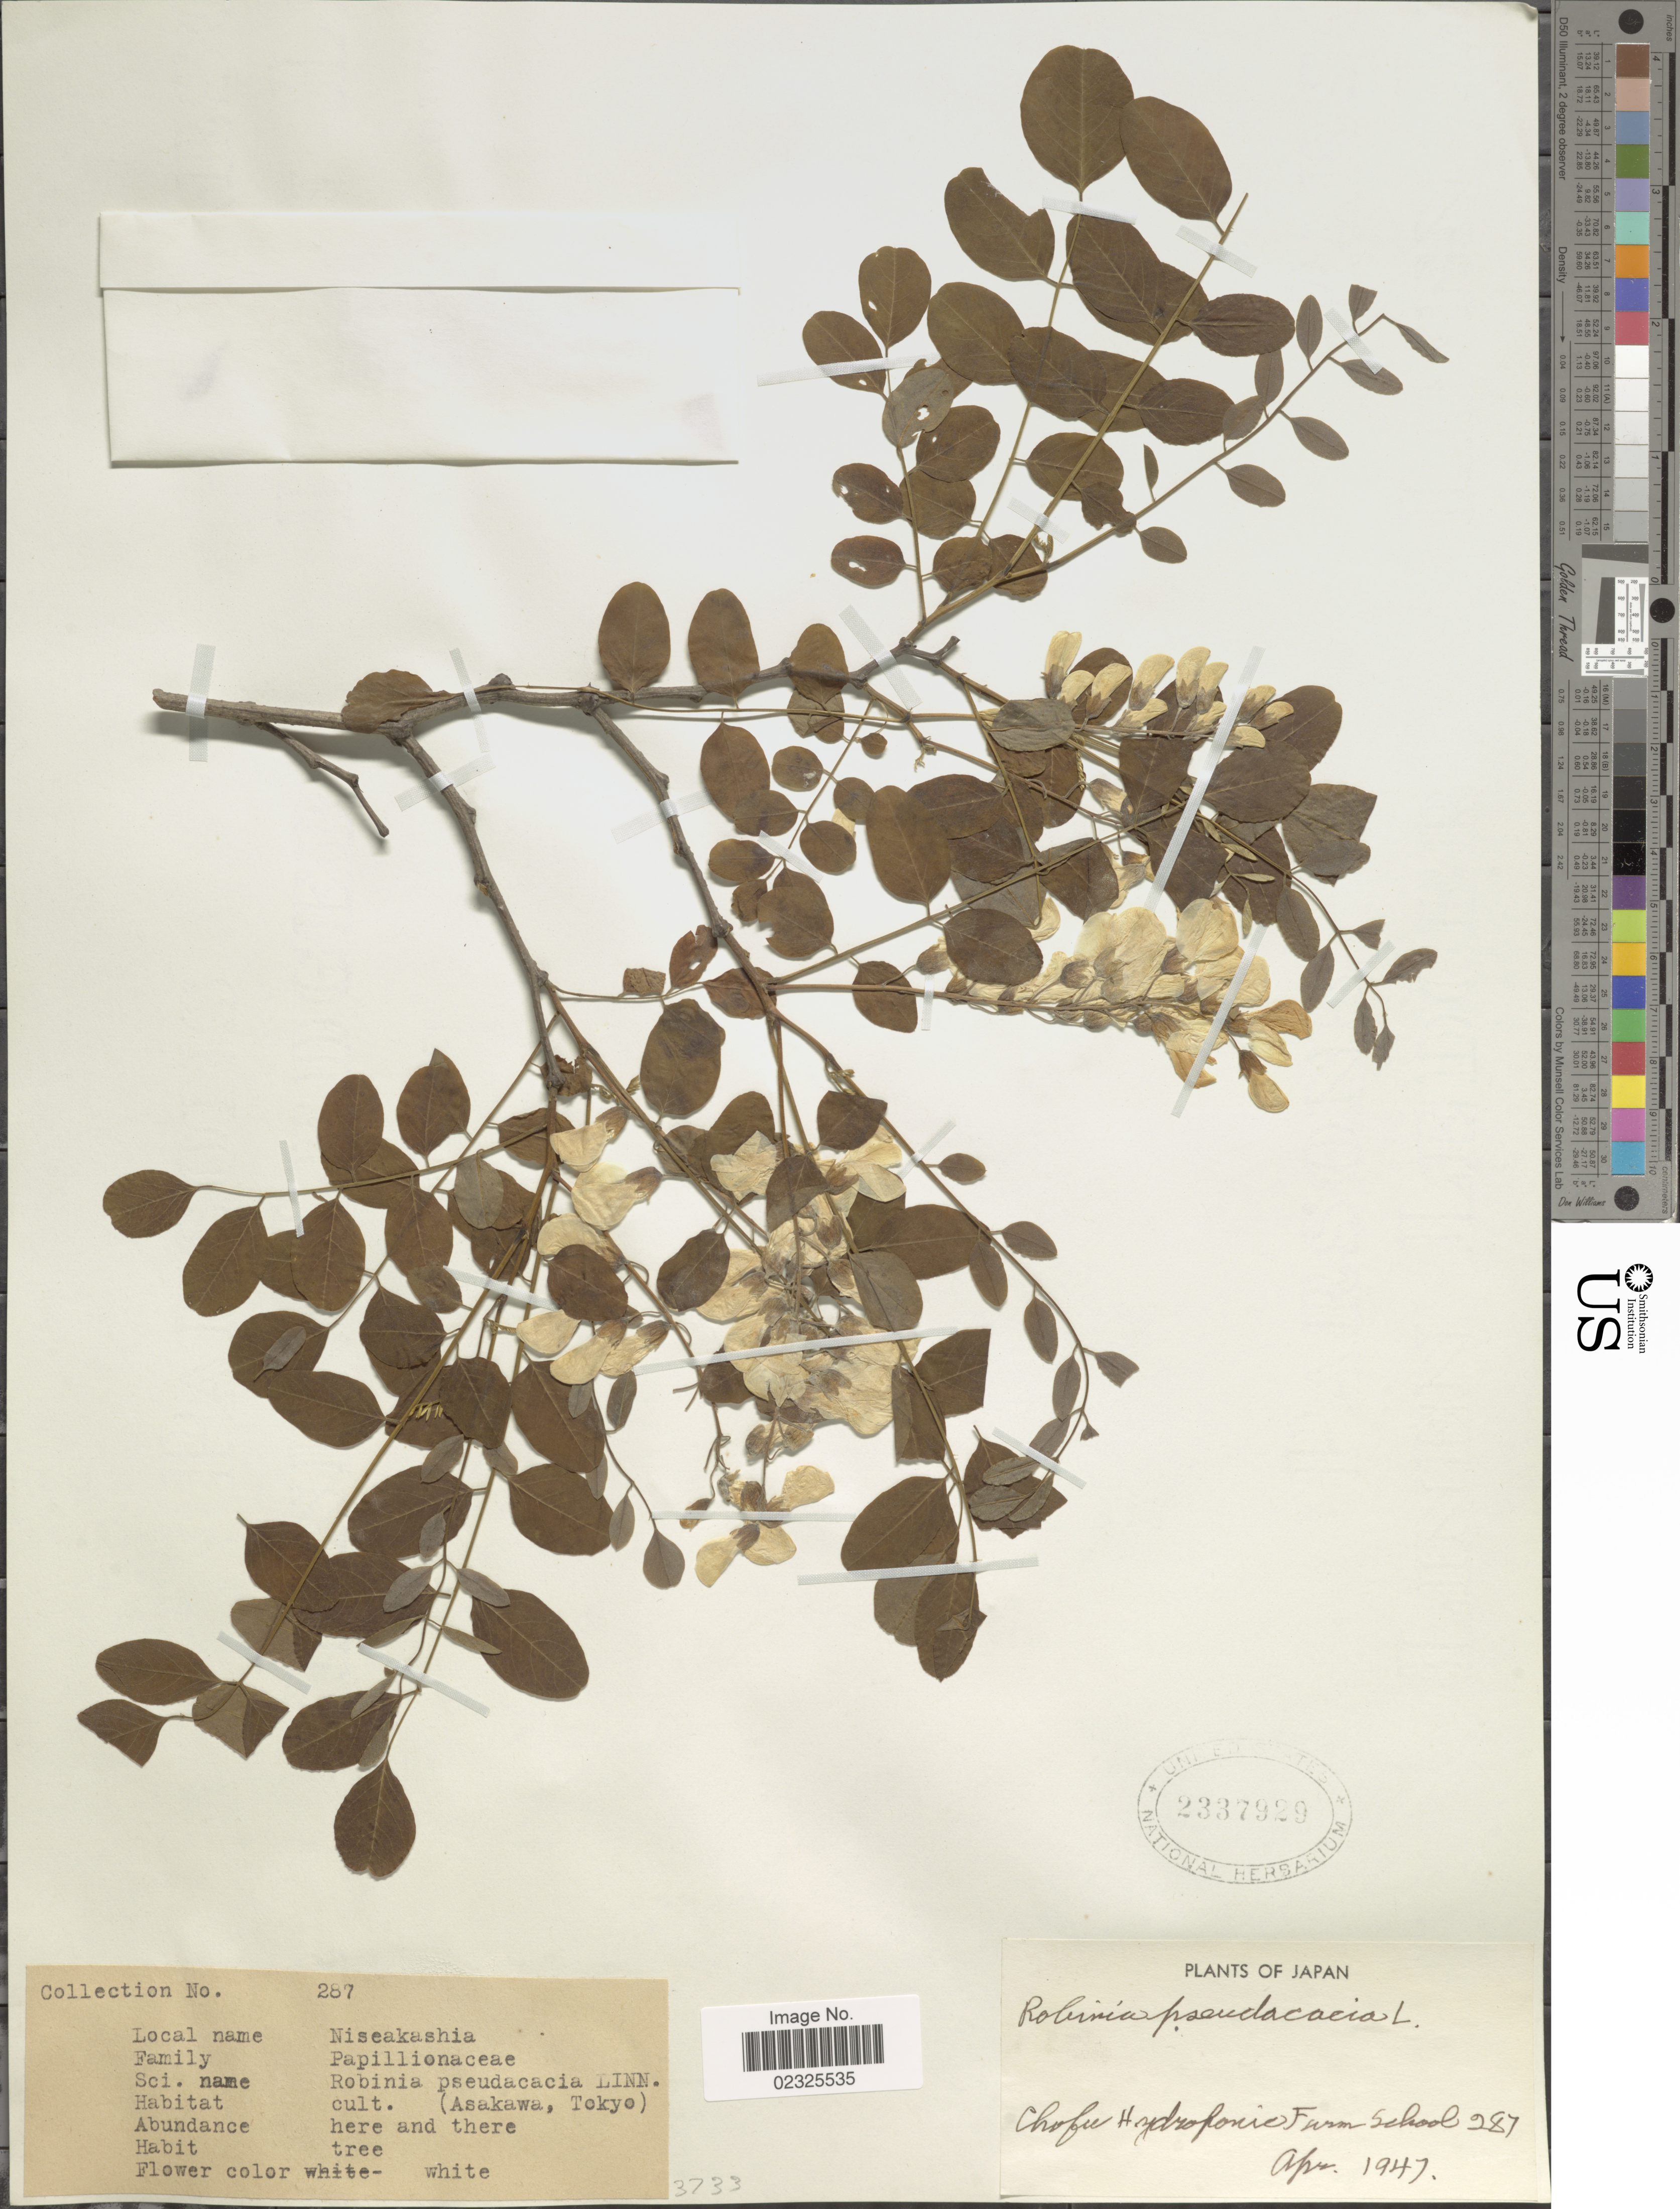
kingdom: Plantae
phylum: Tracheophyta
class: Magnoliopsida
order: Fabales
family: Fabaceae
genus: Robinia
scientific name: Robinia pseudoacacia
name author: L.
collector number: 287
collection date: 1947-04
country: Japan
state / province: Tokyo, Federal City of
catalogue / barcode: US 2337929